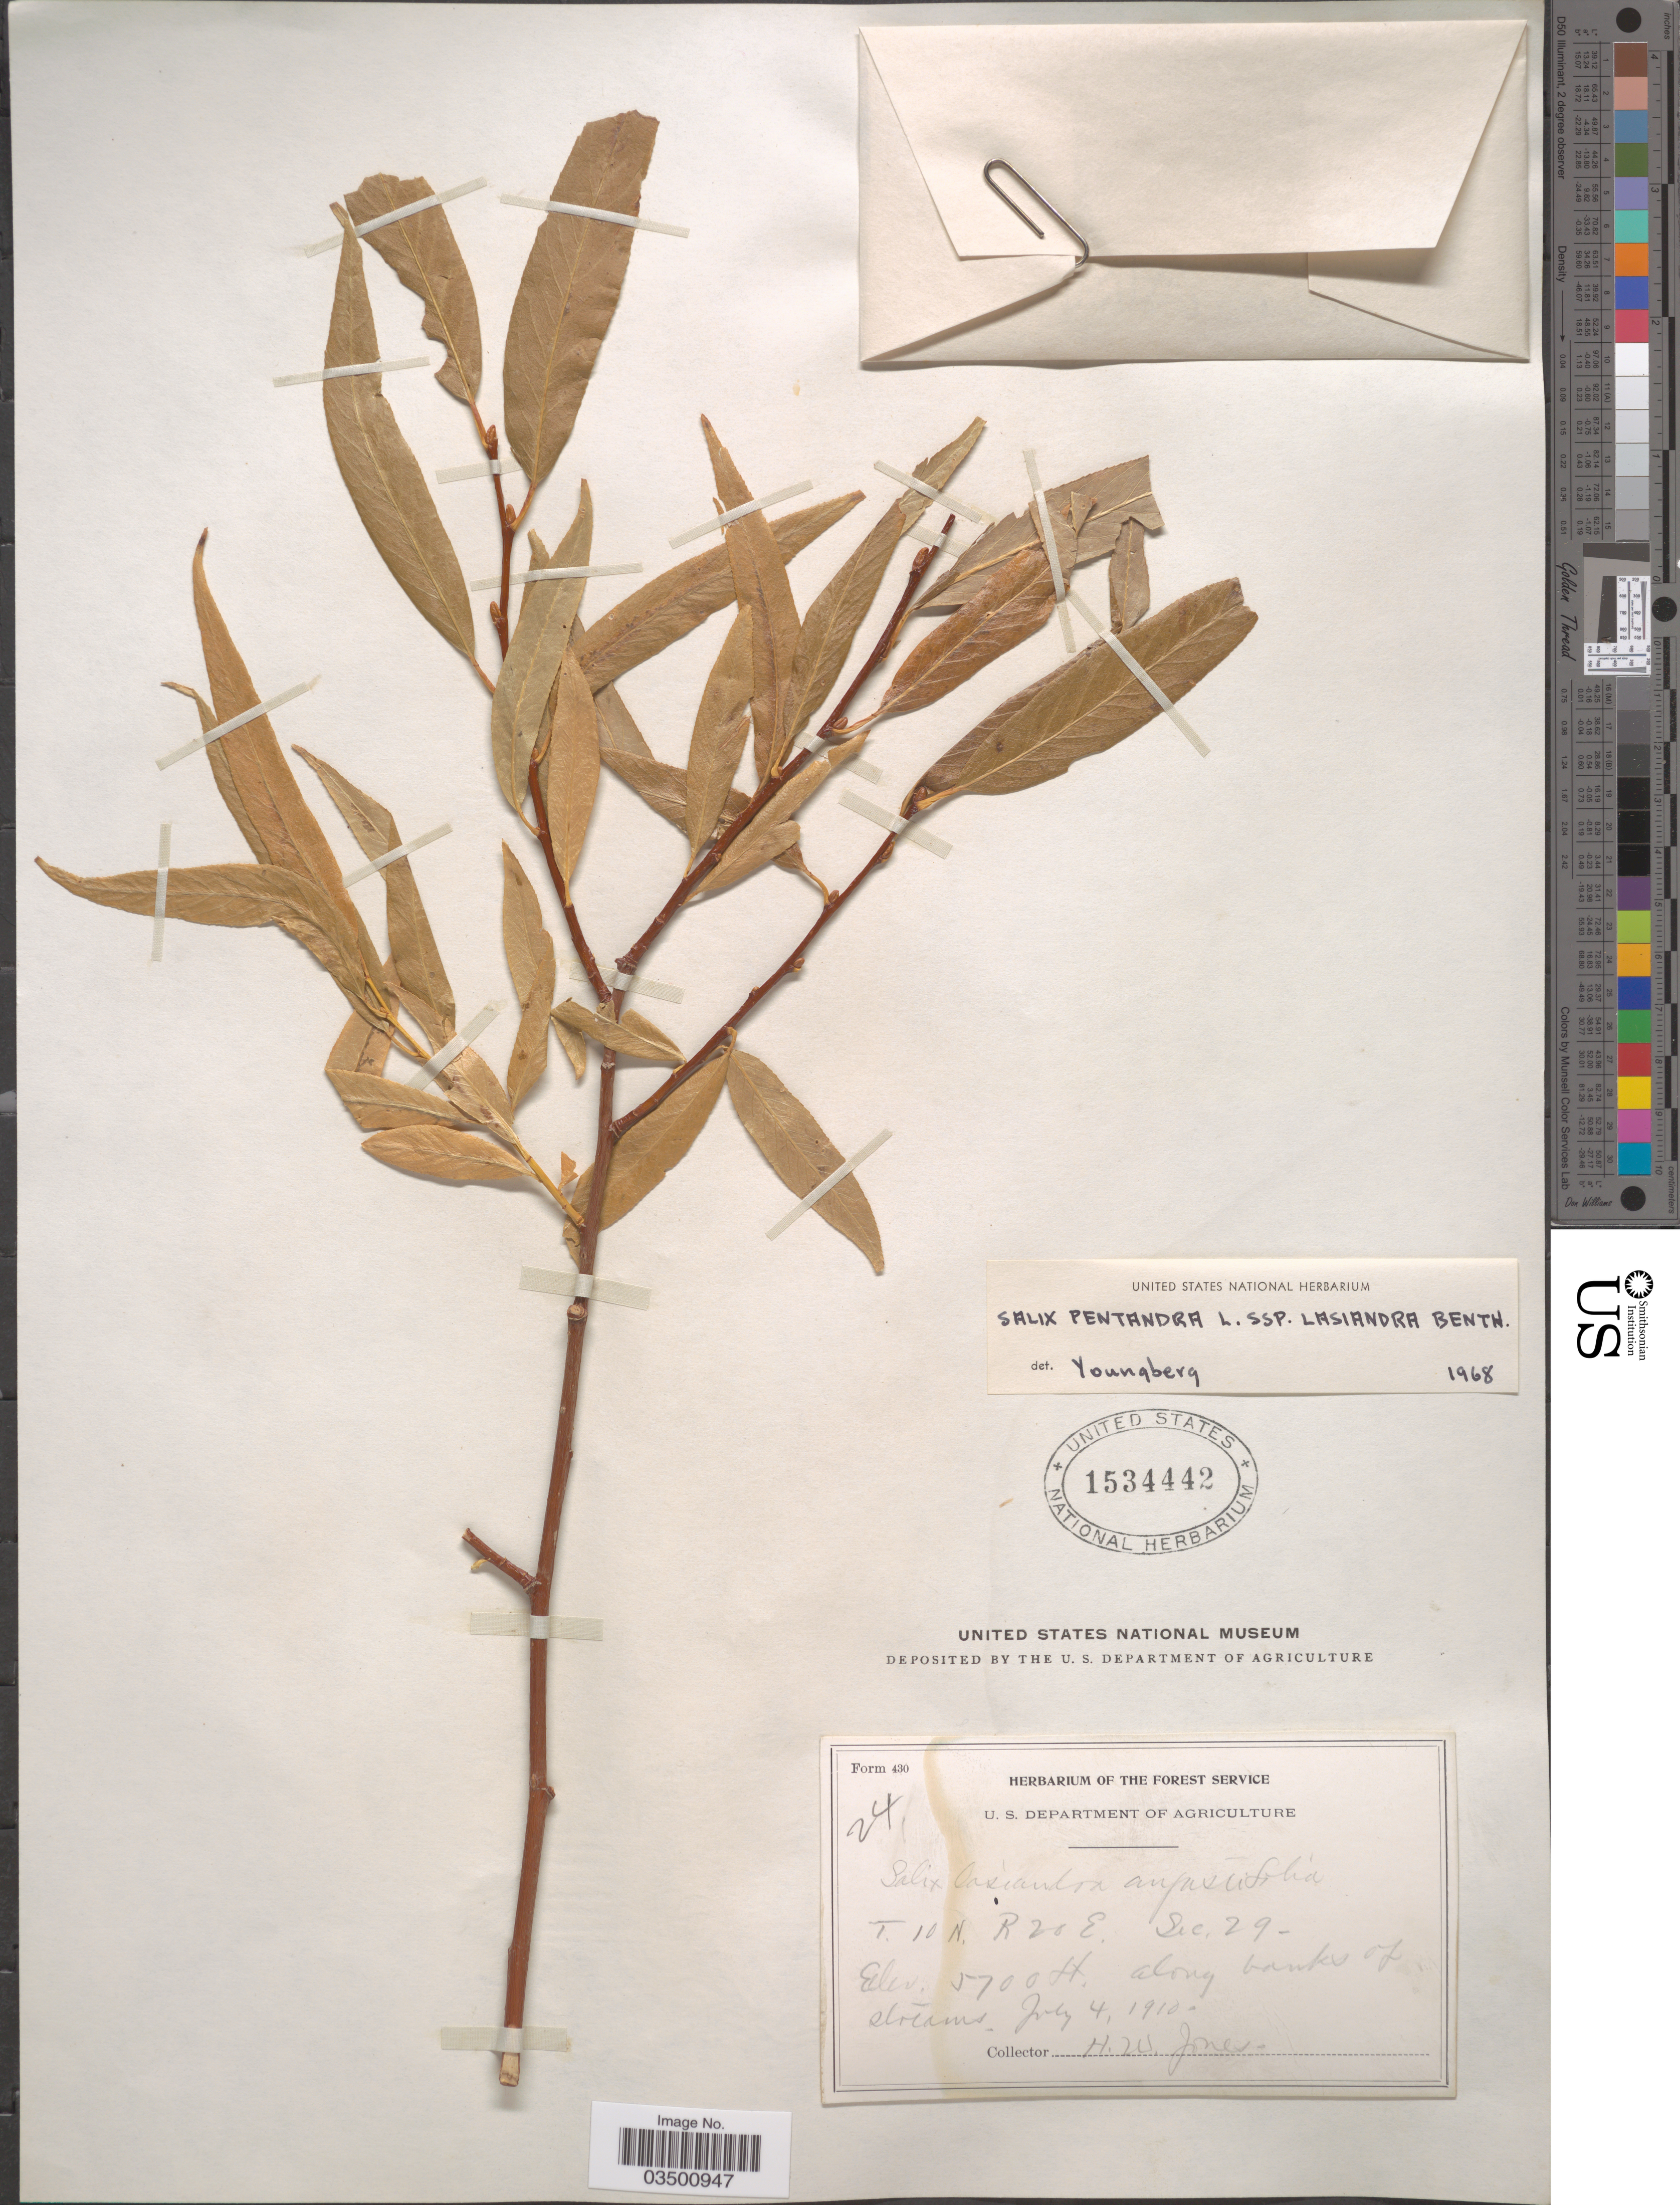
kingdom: Plantae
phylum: Tracheophyta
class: Magnoliopsida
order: Malpighiales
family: Salicaceae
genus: Salix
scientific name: Salix lasiandra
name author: Benth.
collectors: H. Jones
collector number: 24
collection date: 1910-07-04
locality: T. 10 N. R 20 E. Sec. 29. Along bank of streams.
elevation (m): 1737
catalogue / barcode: US 1534442